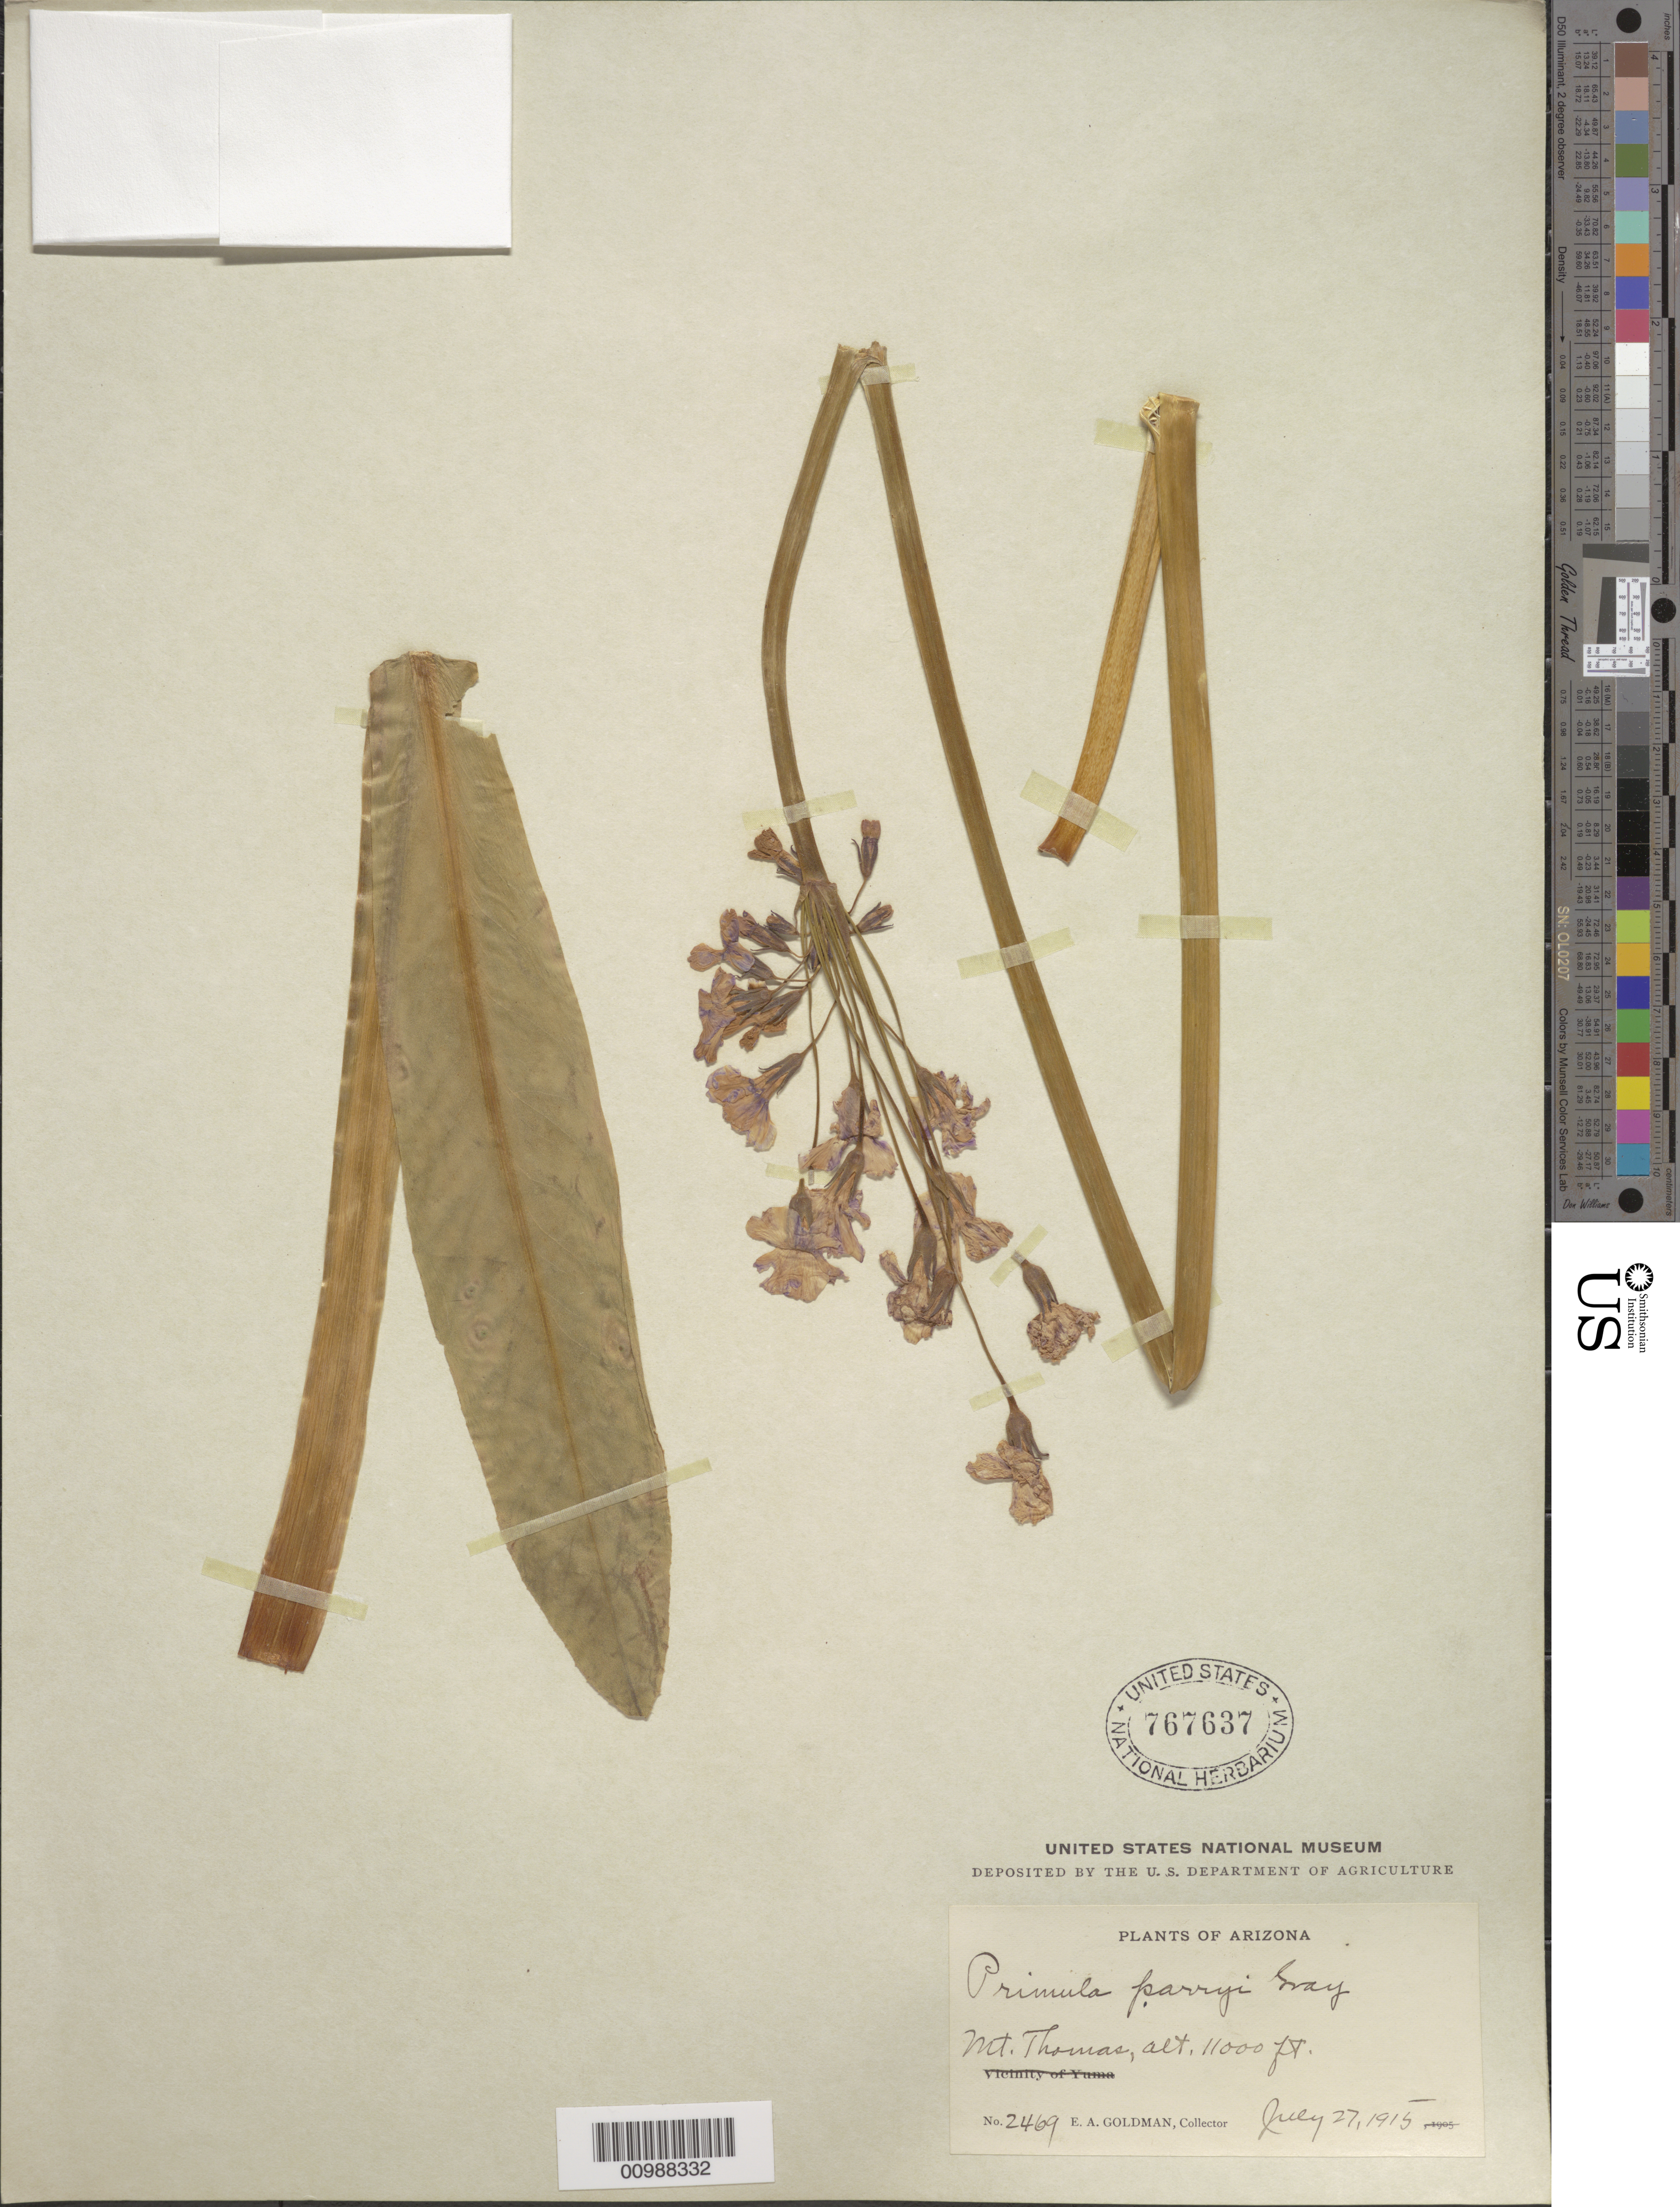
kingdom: Plantae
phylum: Tracheophyta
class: Magnoliopsida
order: Ericales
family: Primulaceae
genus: Primula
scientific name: Primula parryi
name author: A. Gray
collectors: E. A. Goldman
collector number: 2469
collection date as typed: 27 Jul 1915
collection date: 1915-07-27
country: United States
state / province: Arizona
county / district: Greenlee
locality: Mount Thomas, San Francisco Mountains.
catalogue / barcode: US 767637